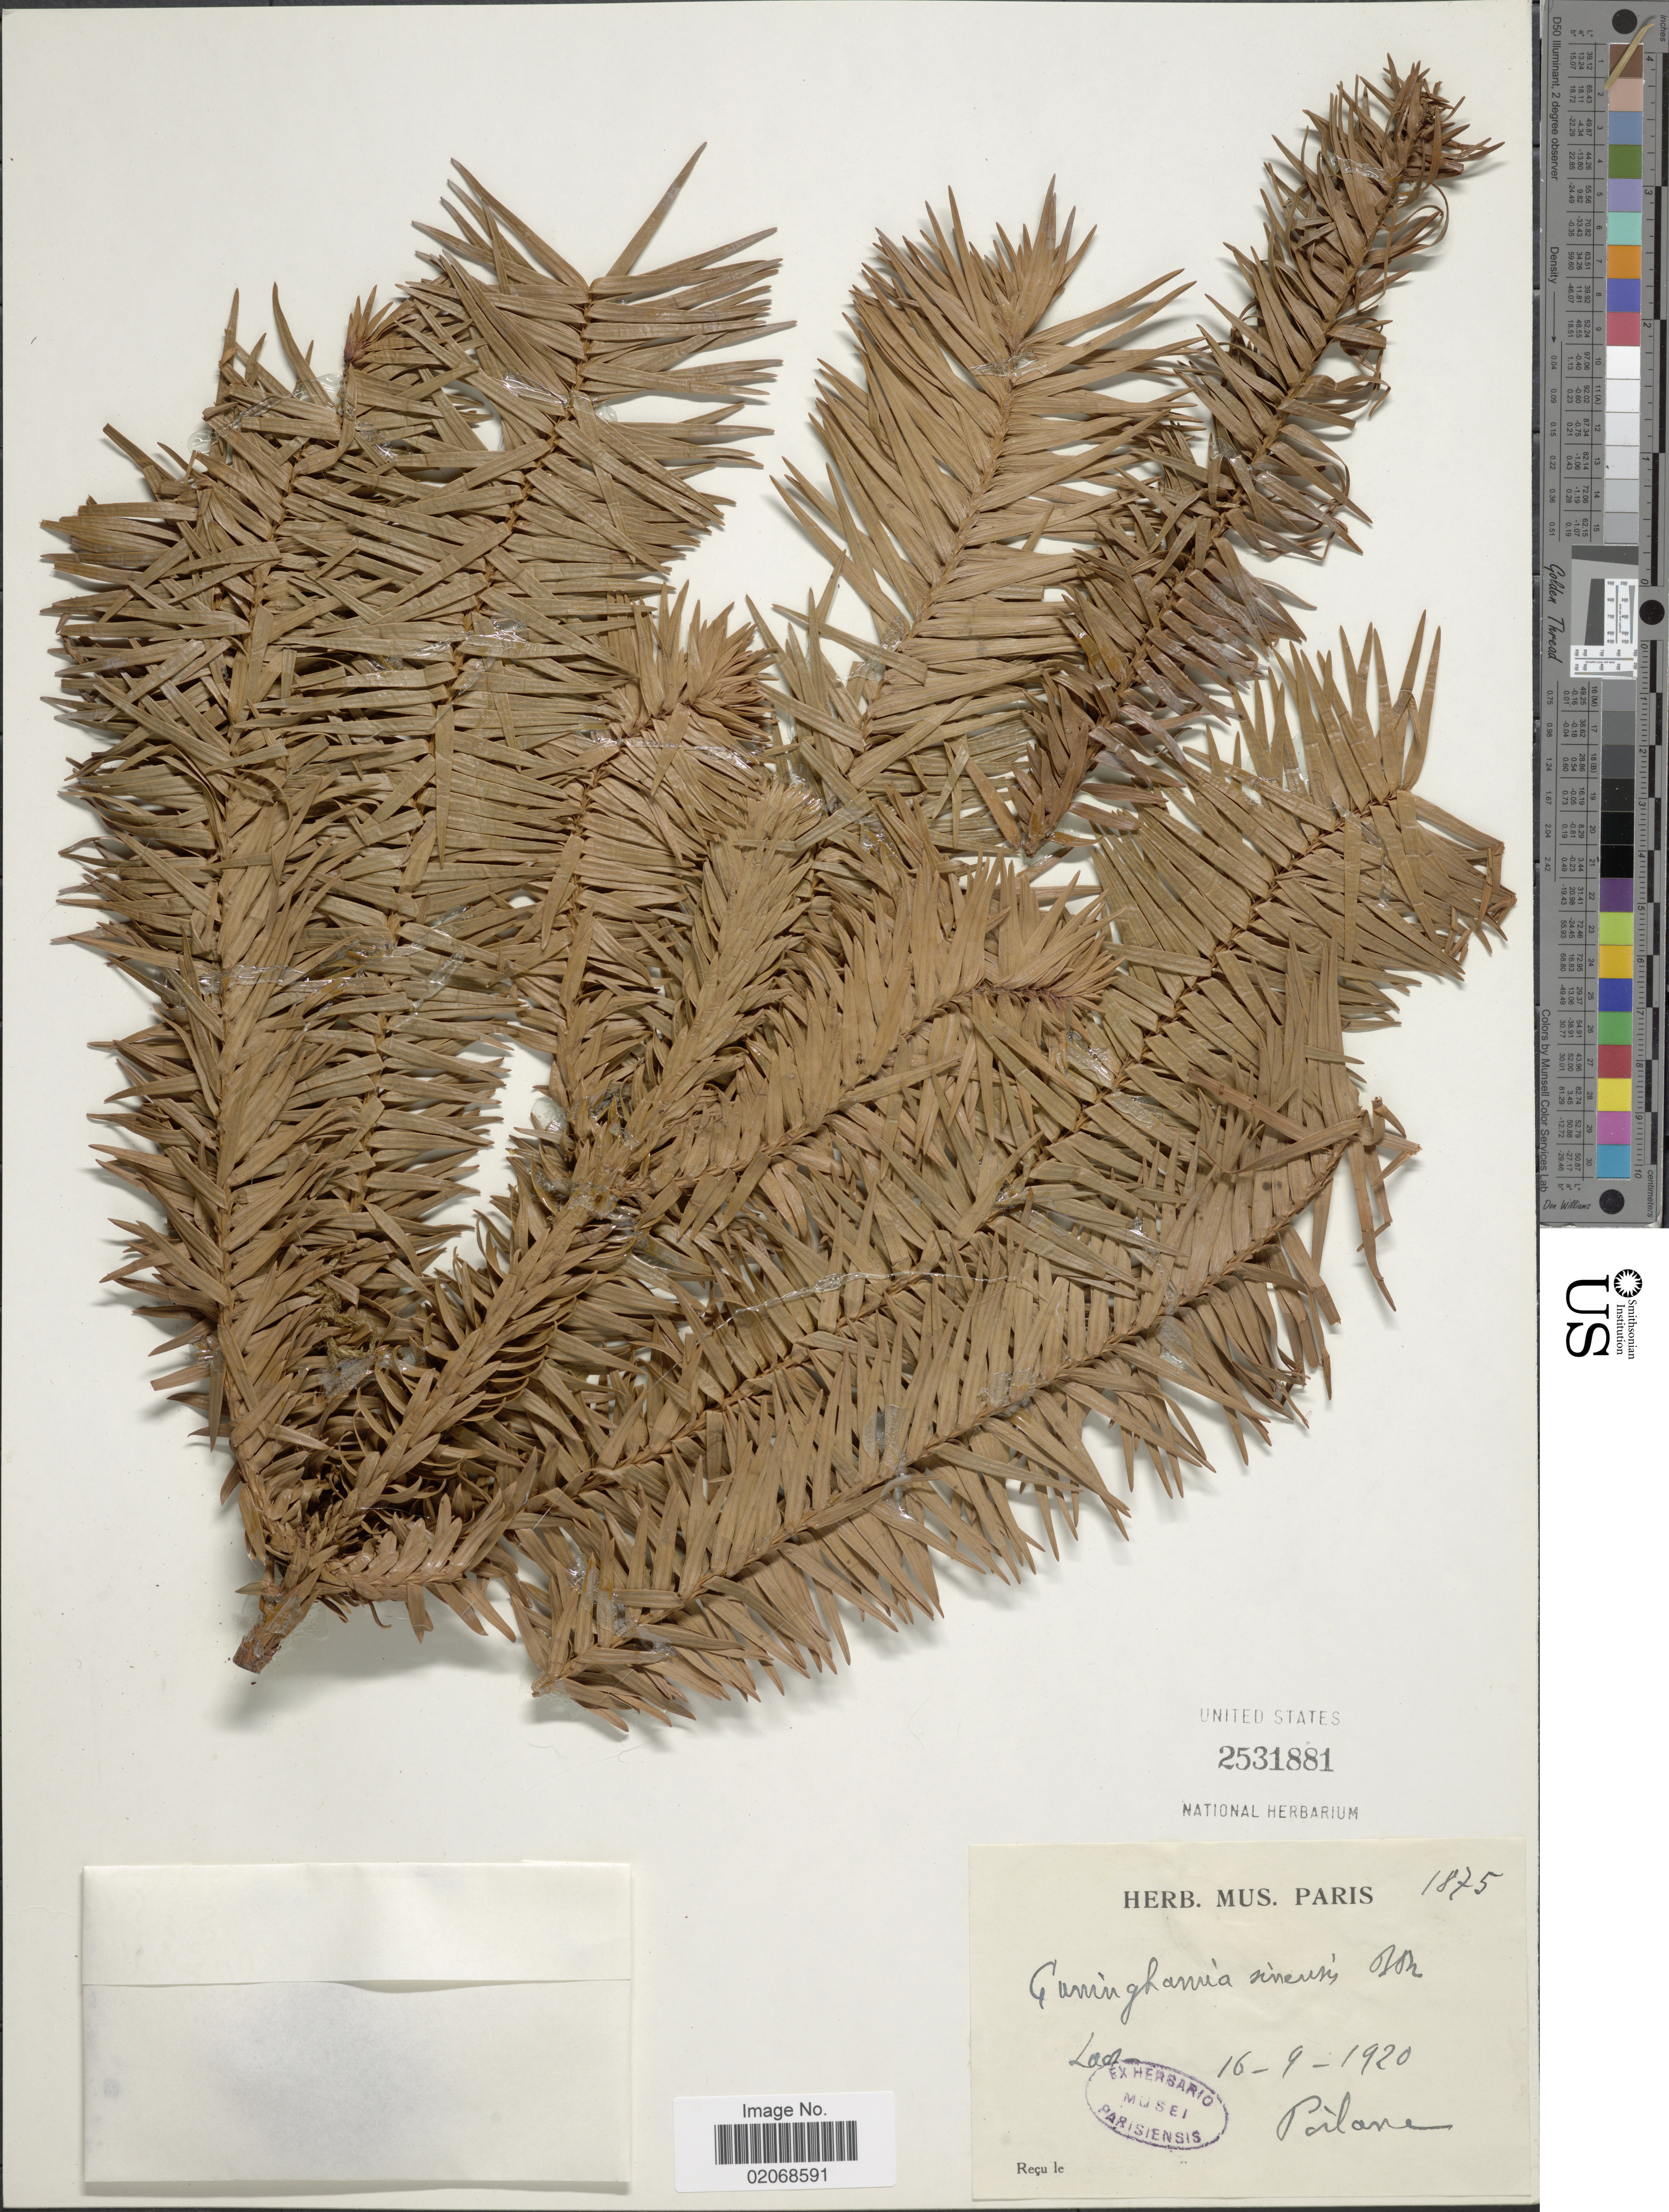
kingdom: Plantae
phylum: Tracheophyta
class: Pinopsida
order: Pinales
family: Cupressaceae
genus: Cunninghamia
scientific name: Cunninghamia lanceolata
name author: (Lamb.) Hook.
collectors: -. Poilane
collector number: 1875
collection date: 1920-09-16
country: Laos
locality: Laos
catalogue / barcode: US 2531881